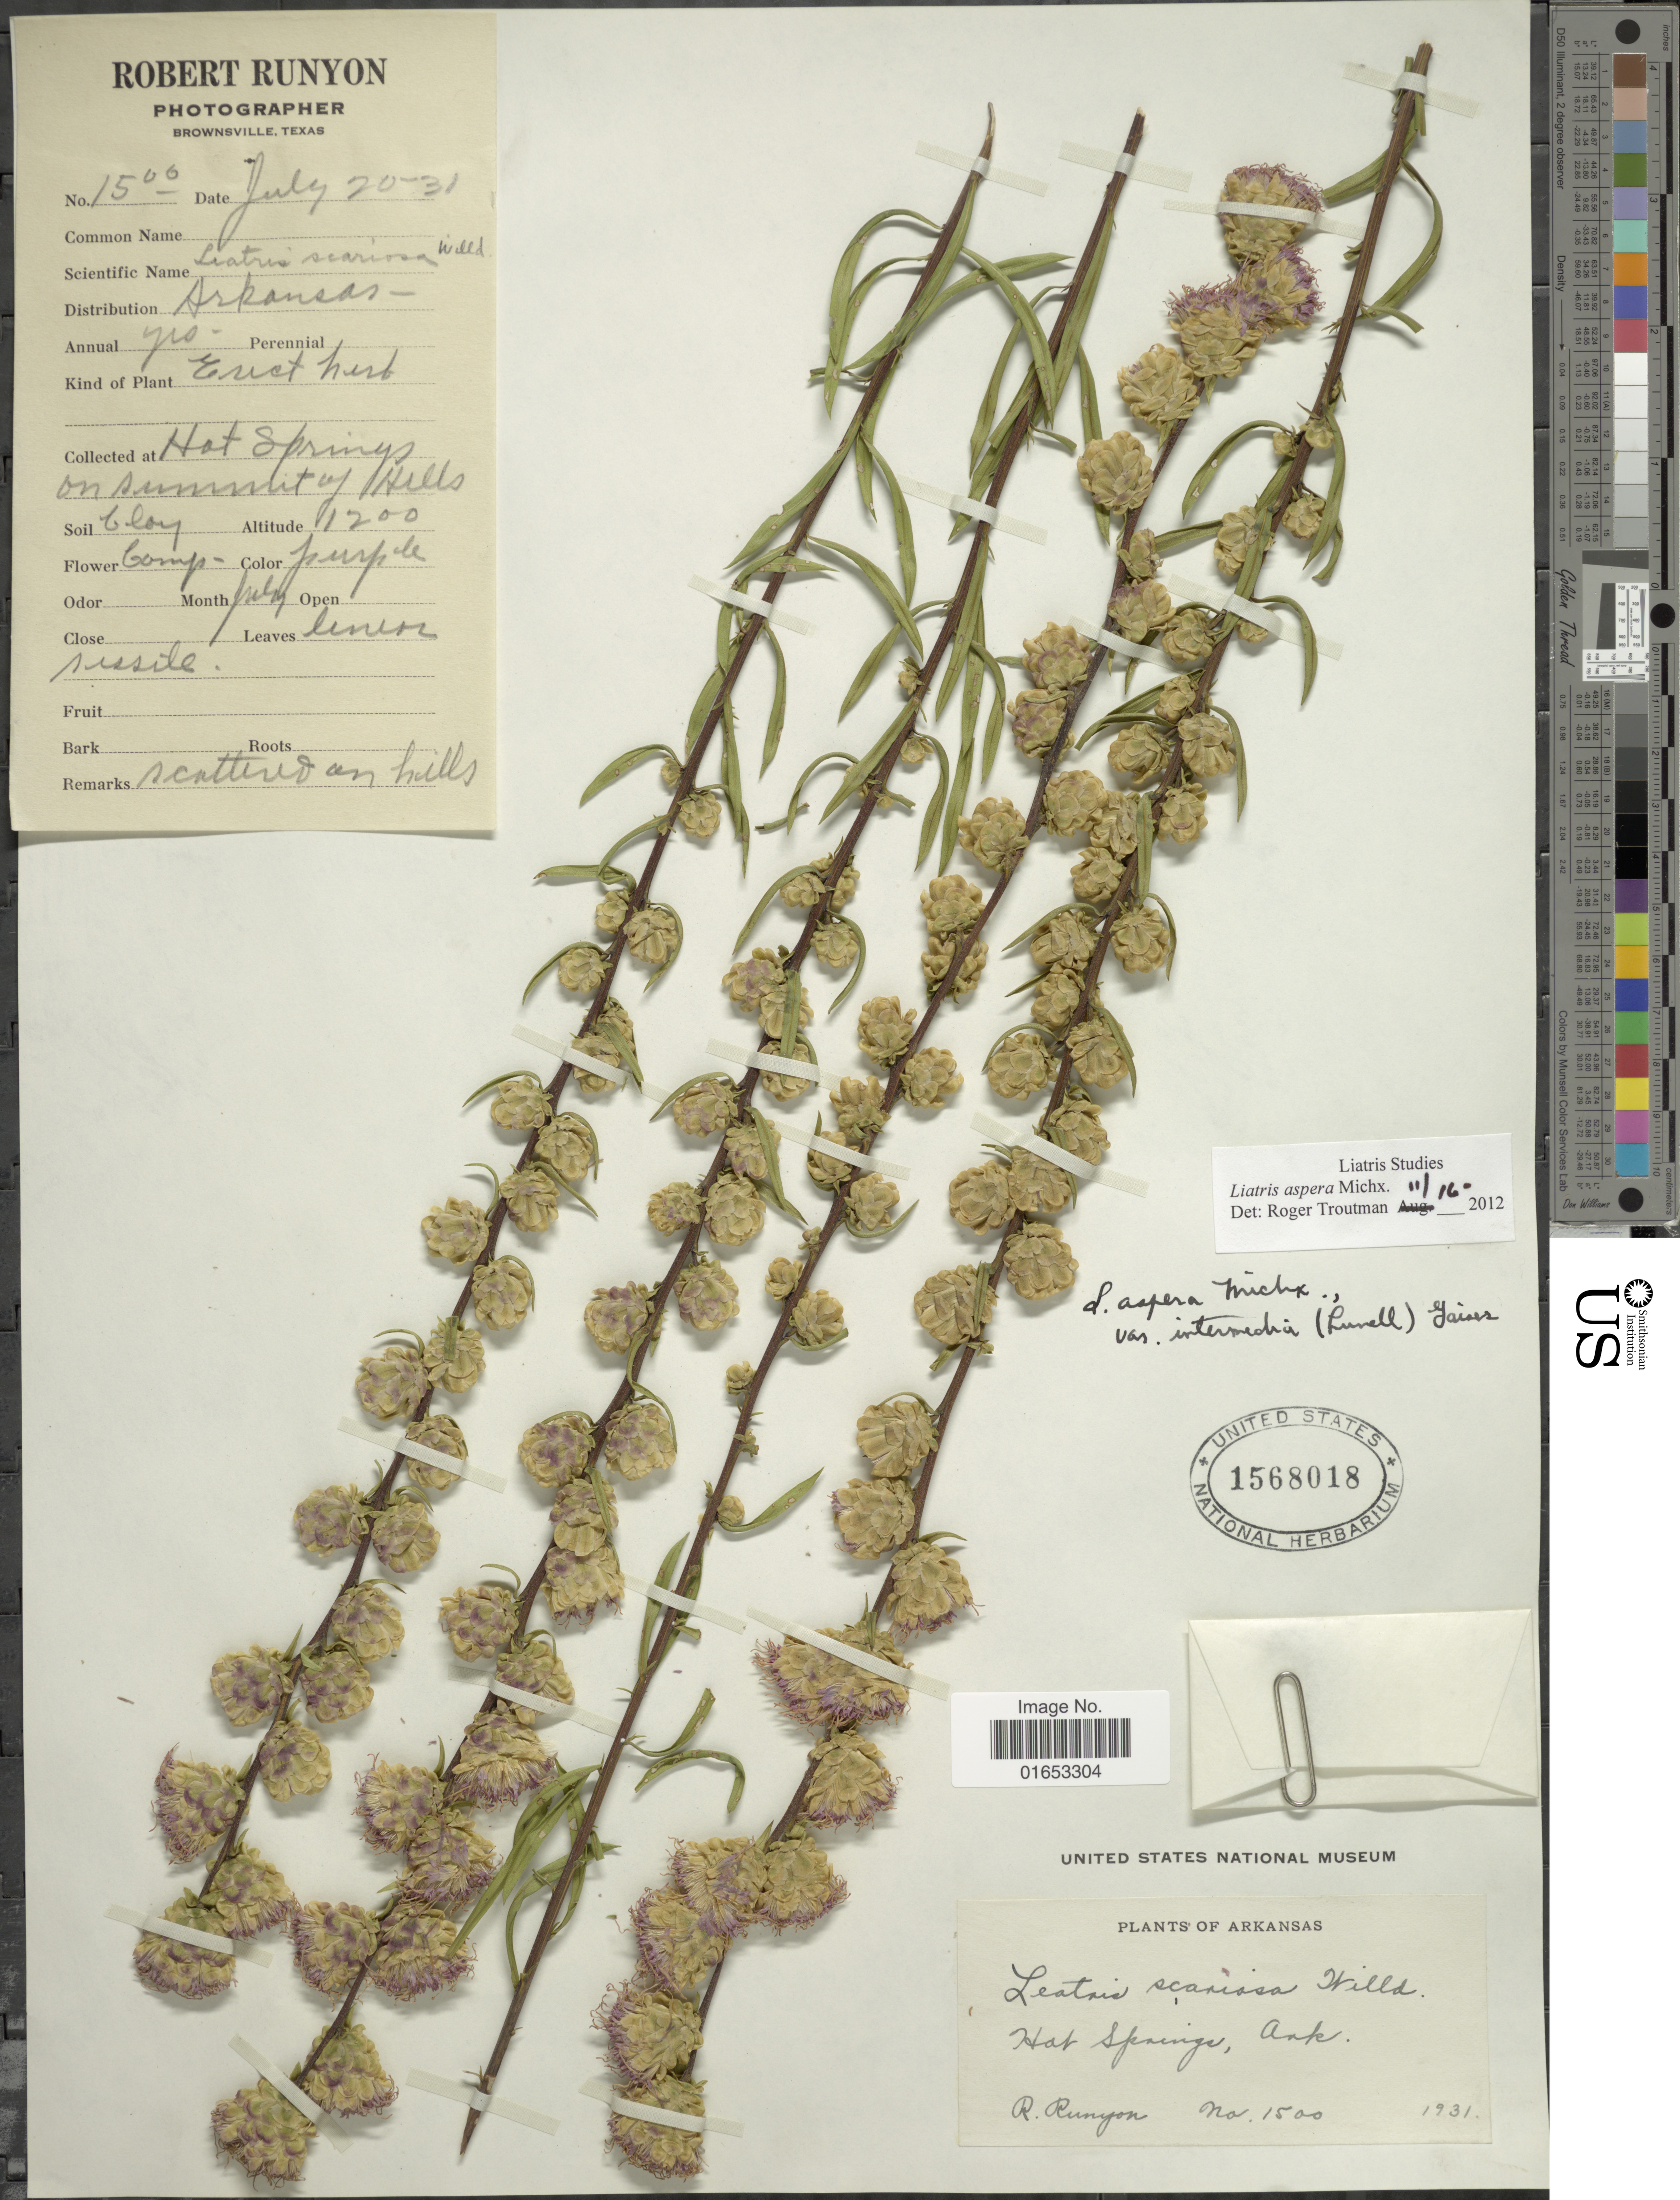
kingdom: Plantae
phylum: Tracheophyta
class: Magnoliopsida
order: Asterales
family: Asteraceae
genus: Liatris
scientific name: Liatris aspera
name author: Michx.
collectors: R. Runyon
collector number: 1500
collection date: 1931-07-20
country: United States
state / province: Arkansas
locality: Hot Springs, Ark, on summit of Hills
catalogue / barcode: US 1568018